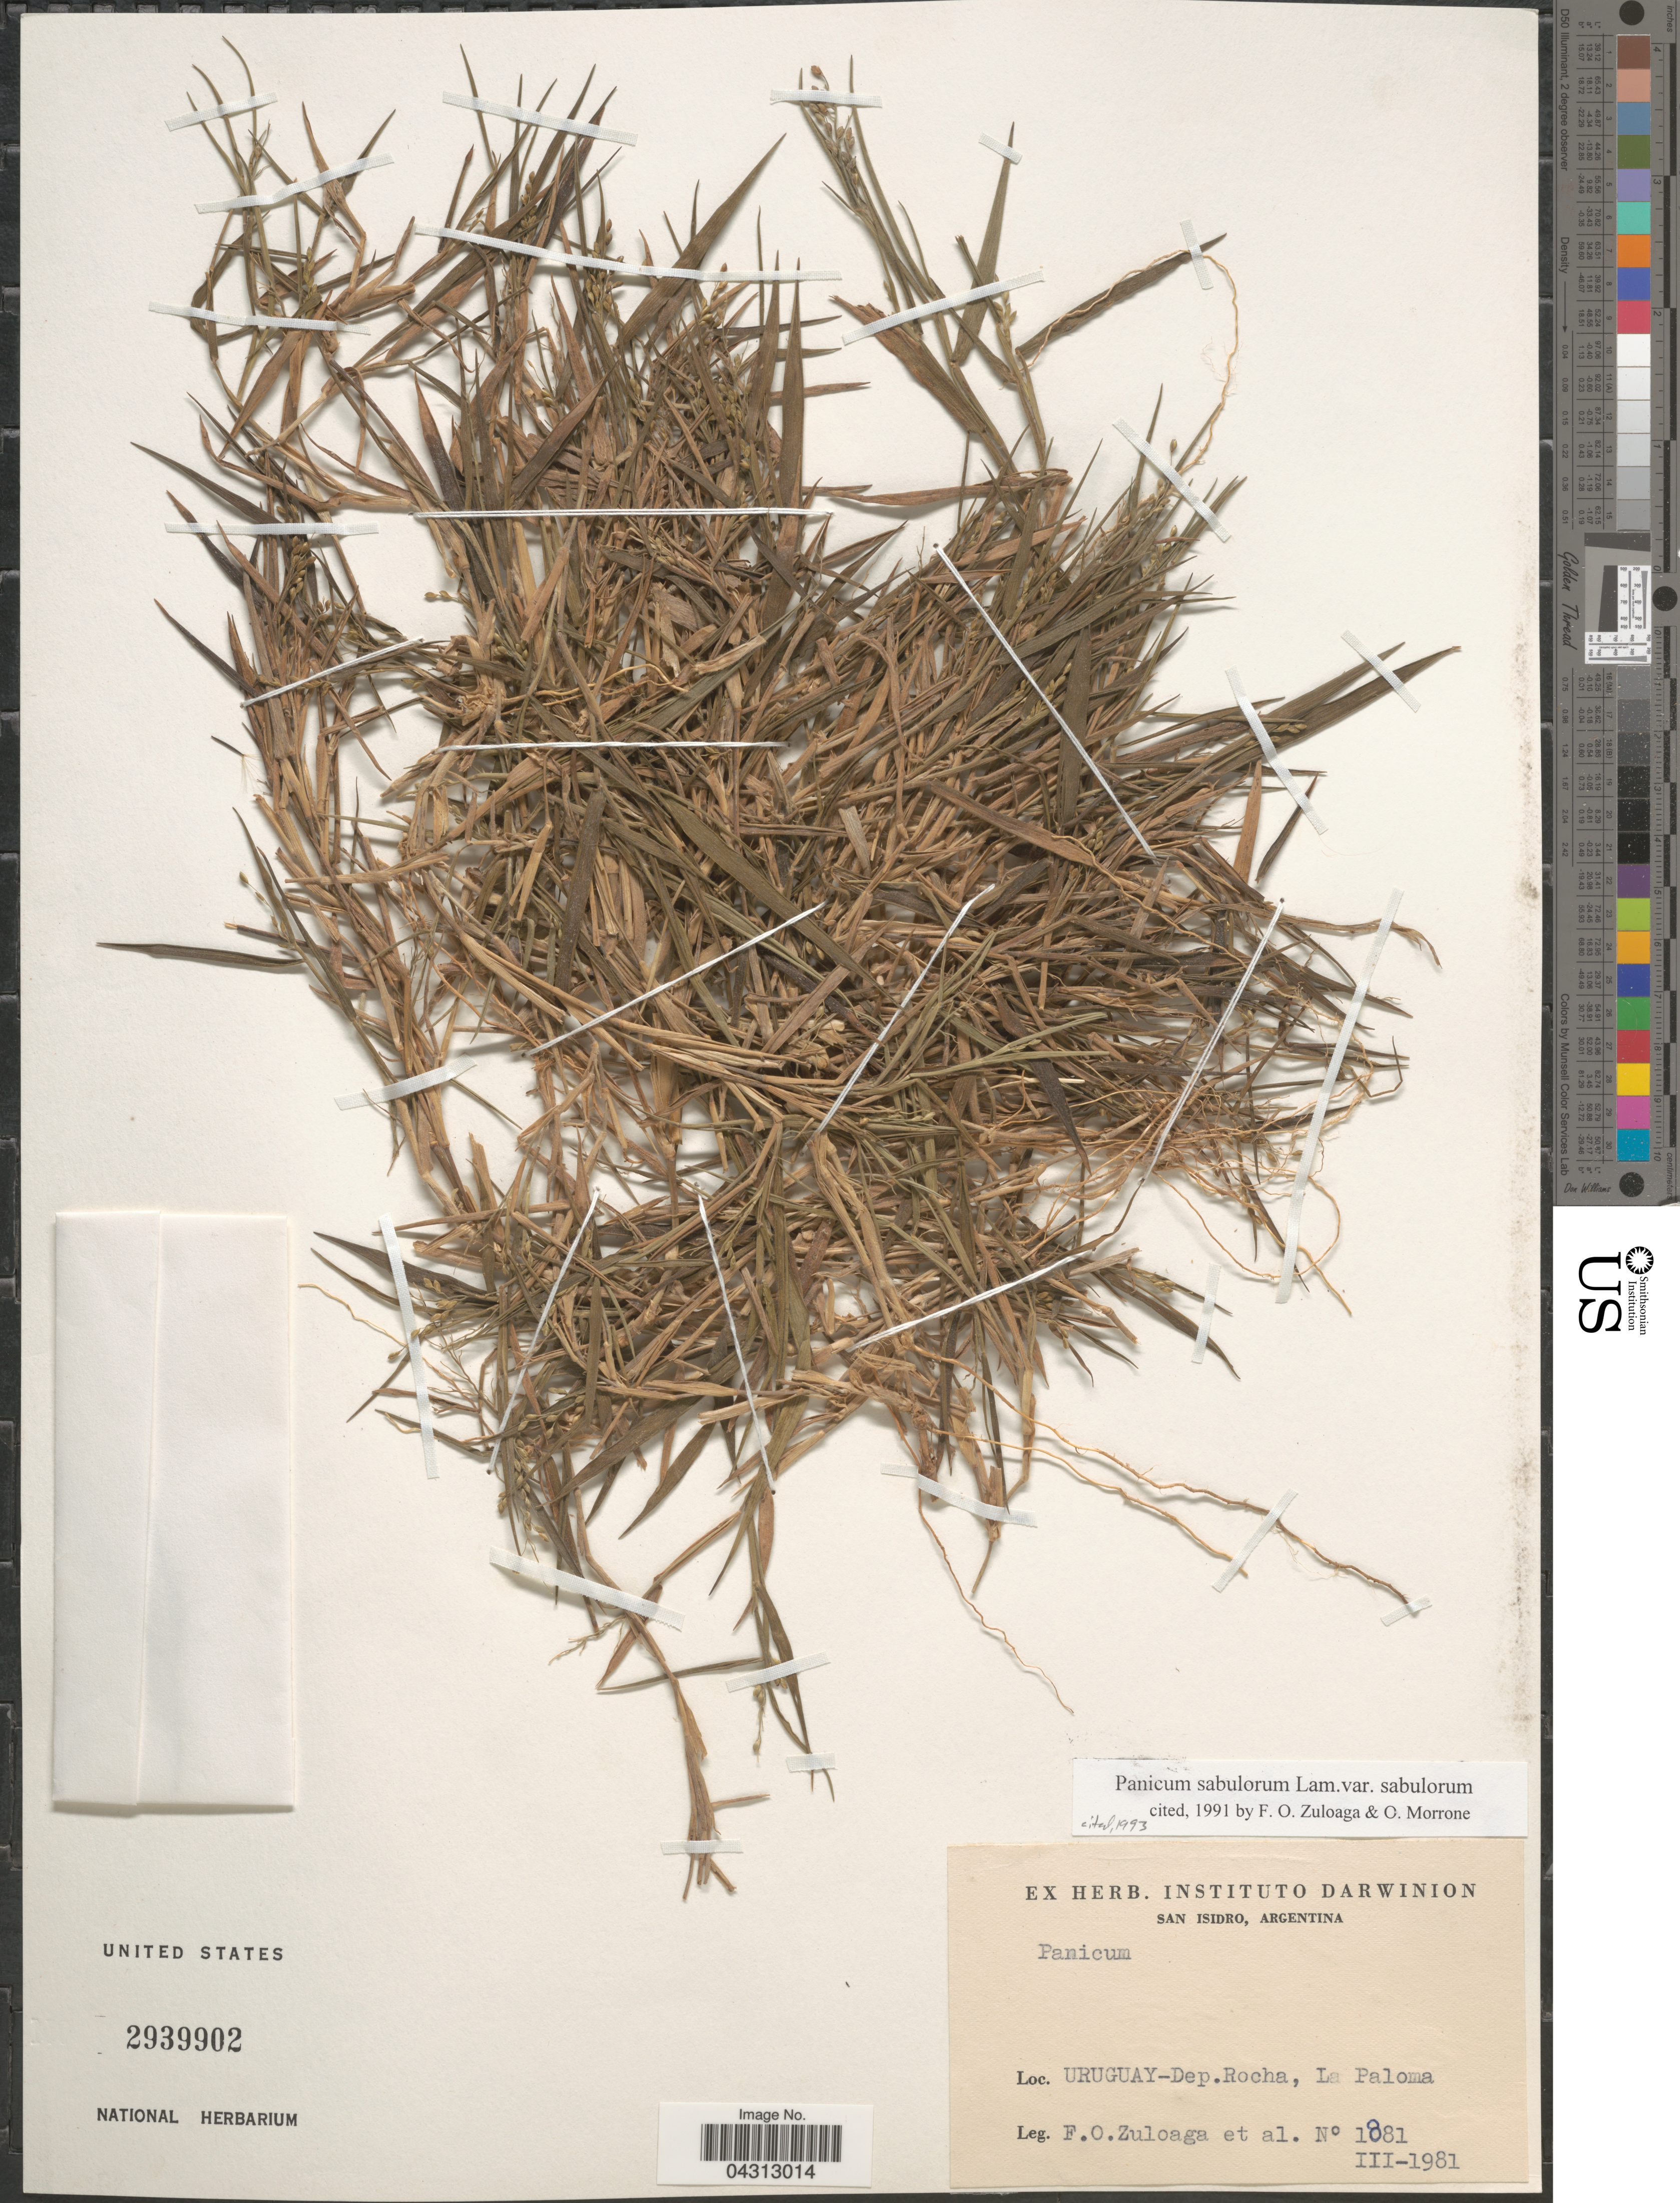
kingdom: Plantae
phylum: Tracheophyta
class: Liliopsida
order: Poales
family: Poaceae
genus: Dichanthelium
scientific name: Dichanthelium sabulorum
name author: (Lam.) Gould & C.A. Clark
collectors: F. O. Zuloaga & et al.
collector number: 1881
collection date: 1981-03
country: Uruguay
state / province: Rocha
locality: Dep. Rocha, La Paloma.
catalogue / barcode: US 2939902